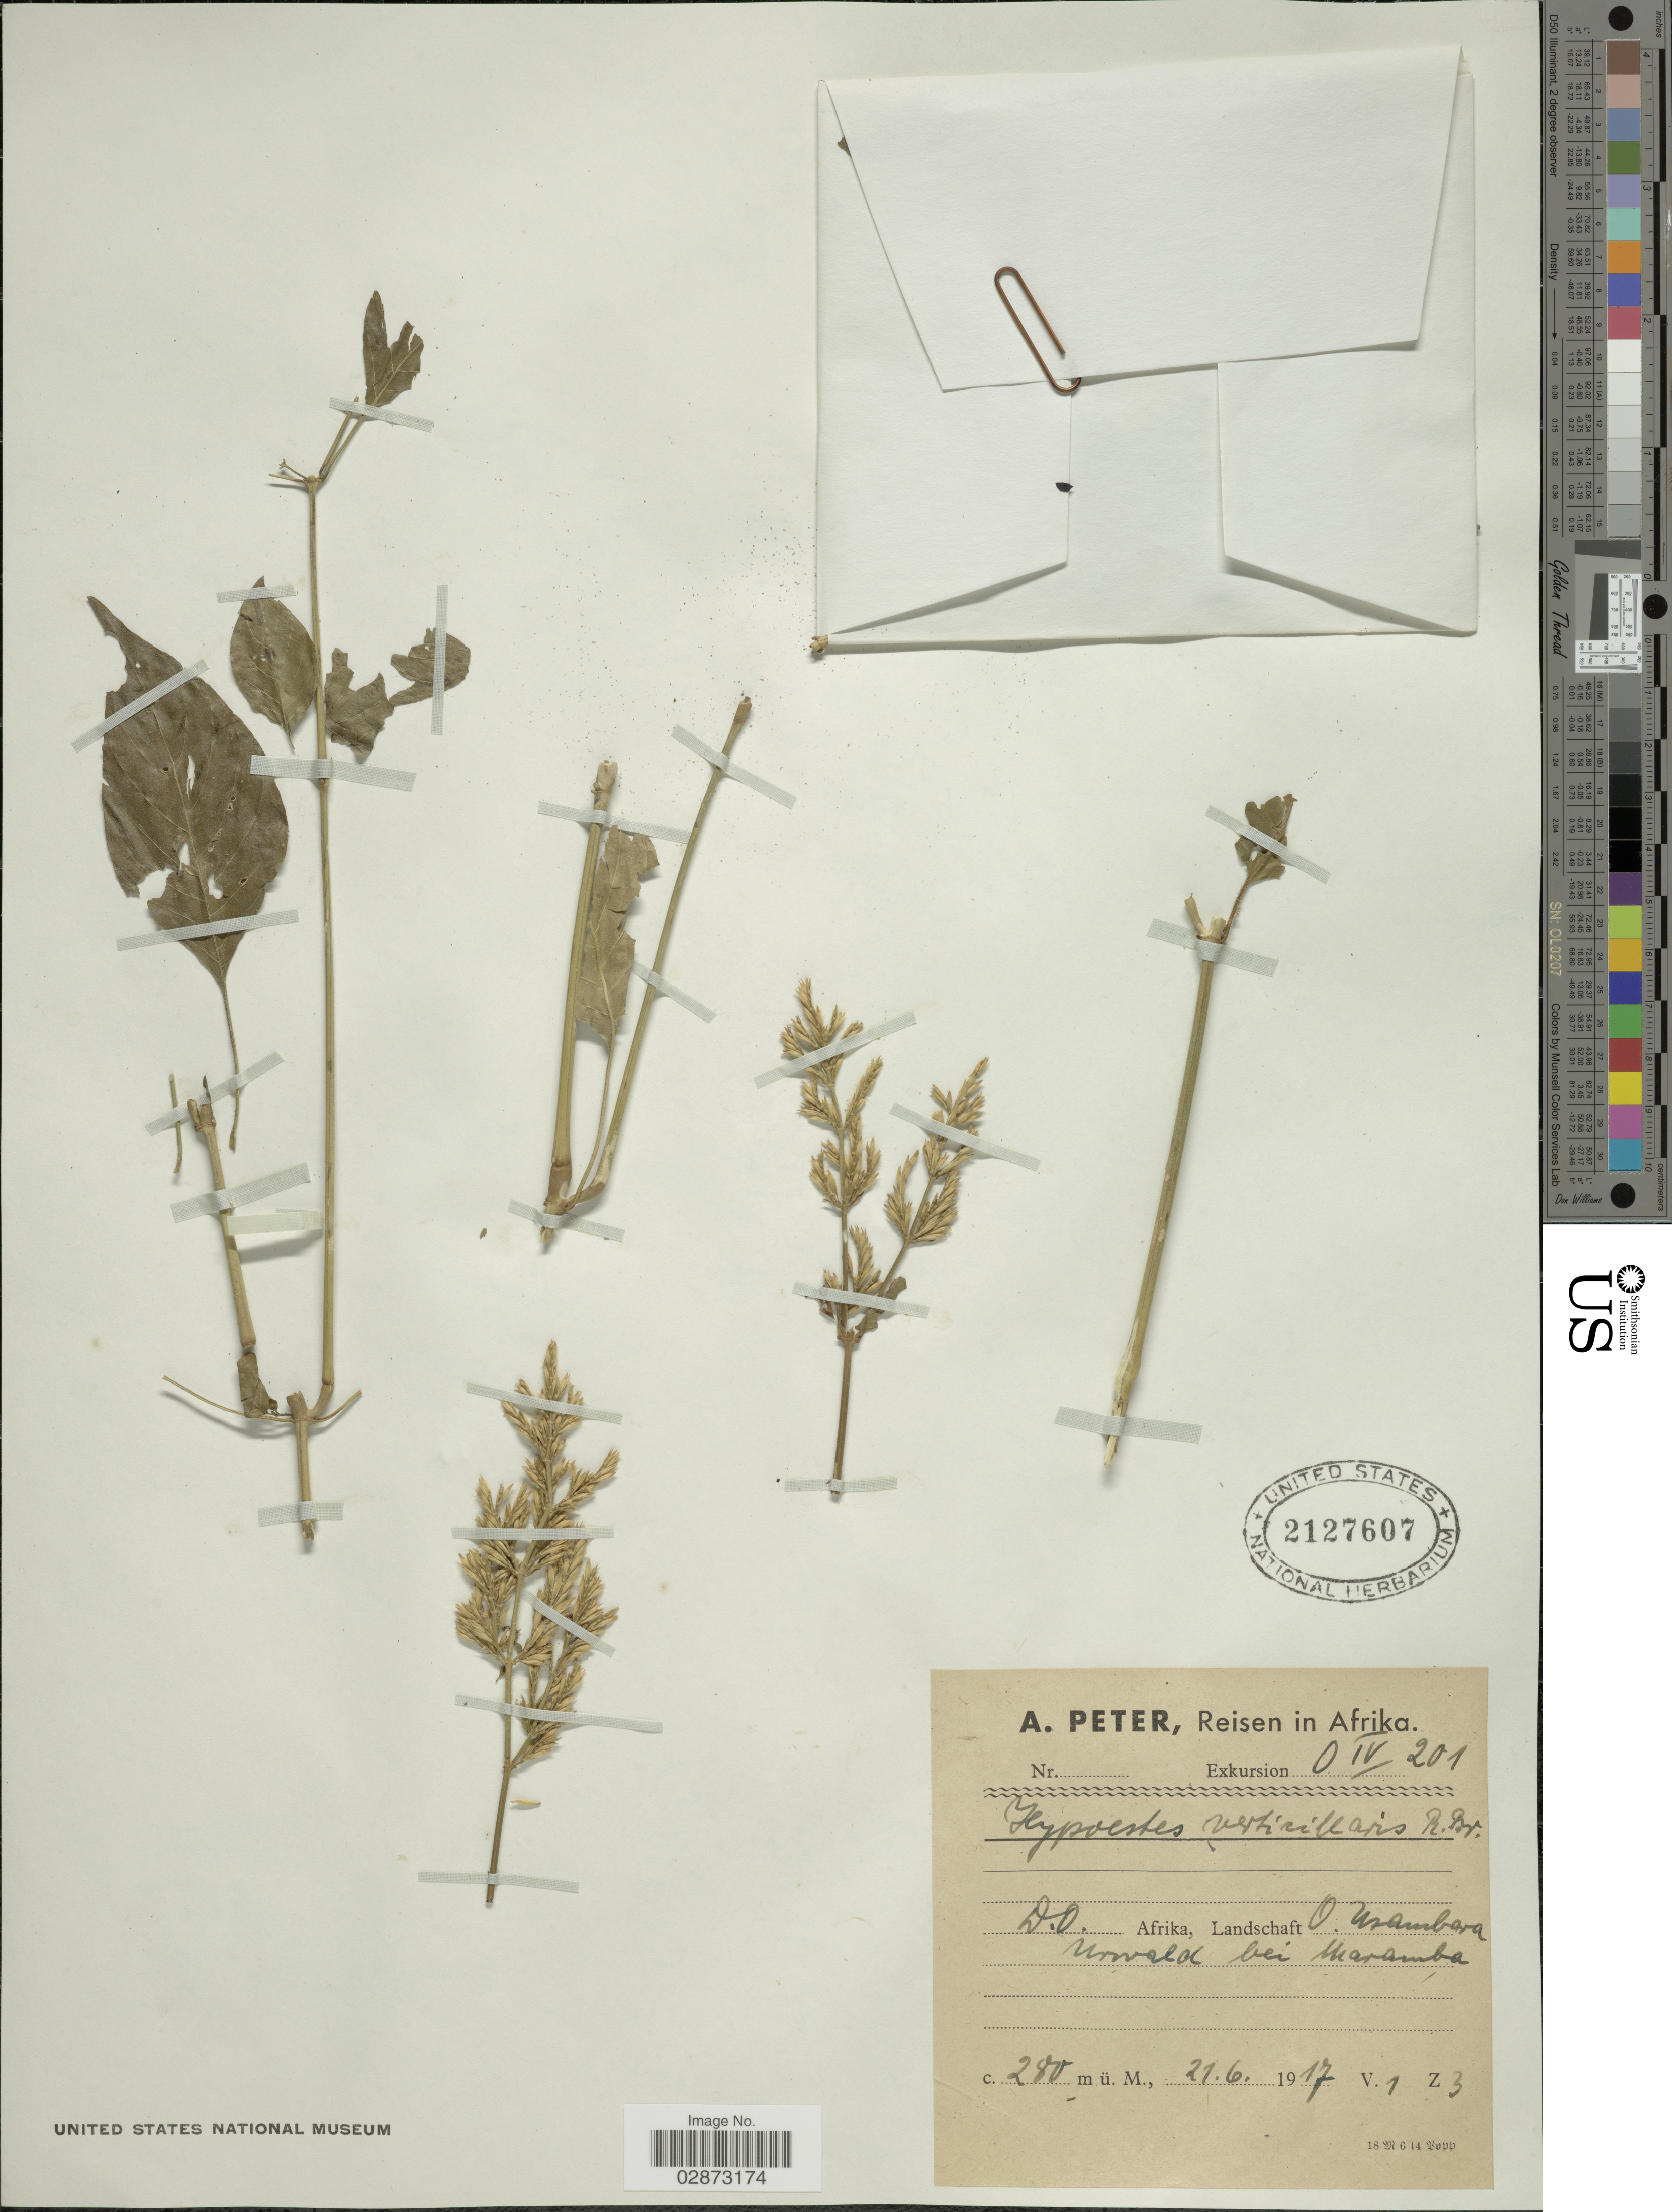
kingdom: Plantae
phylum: Tracheophyta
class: Magnoliopsida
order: Lamiales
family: Acanthaceae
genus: Hypoestes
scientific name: Hypoestes verticillaris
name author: (L. f.) Sol.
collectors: A. Peter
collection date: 1917-06-21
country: Tanzania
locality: D.O. Afrika, O. Usambara, Urwald bei Maramba.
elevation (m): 280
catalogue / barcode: US 2127607